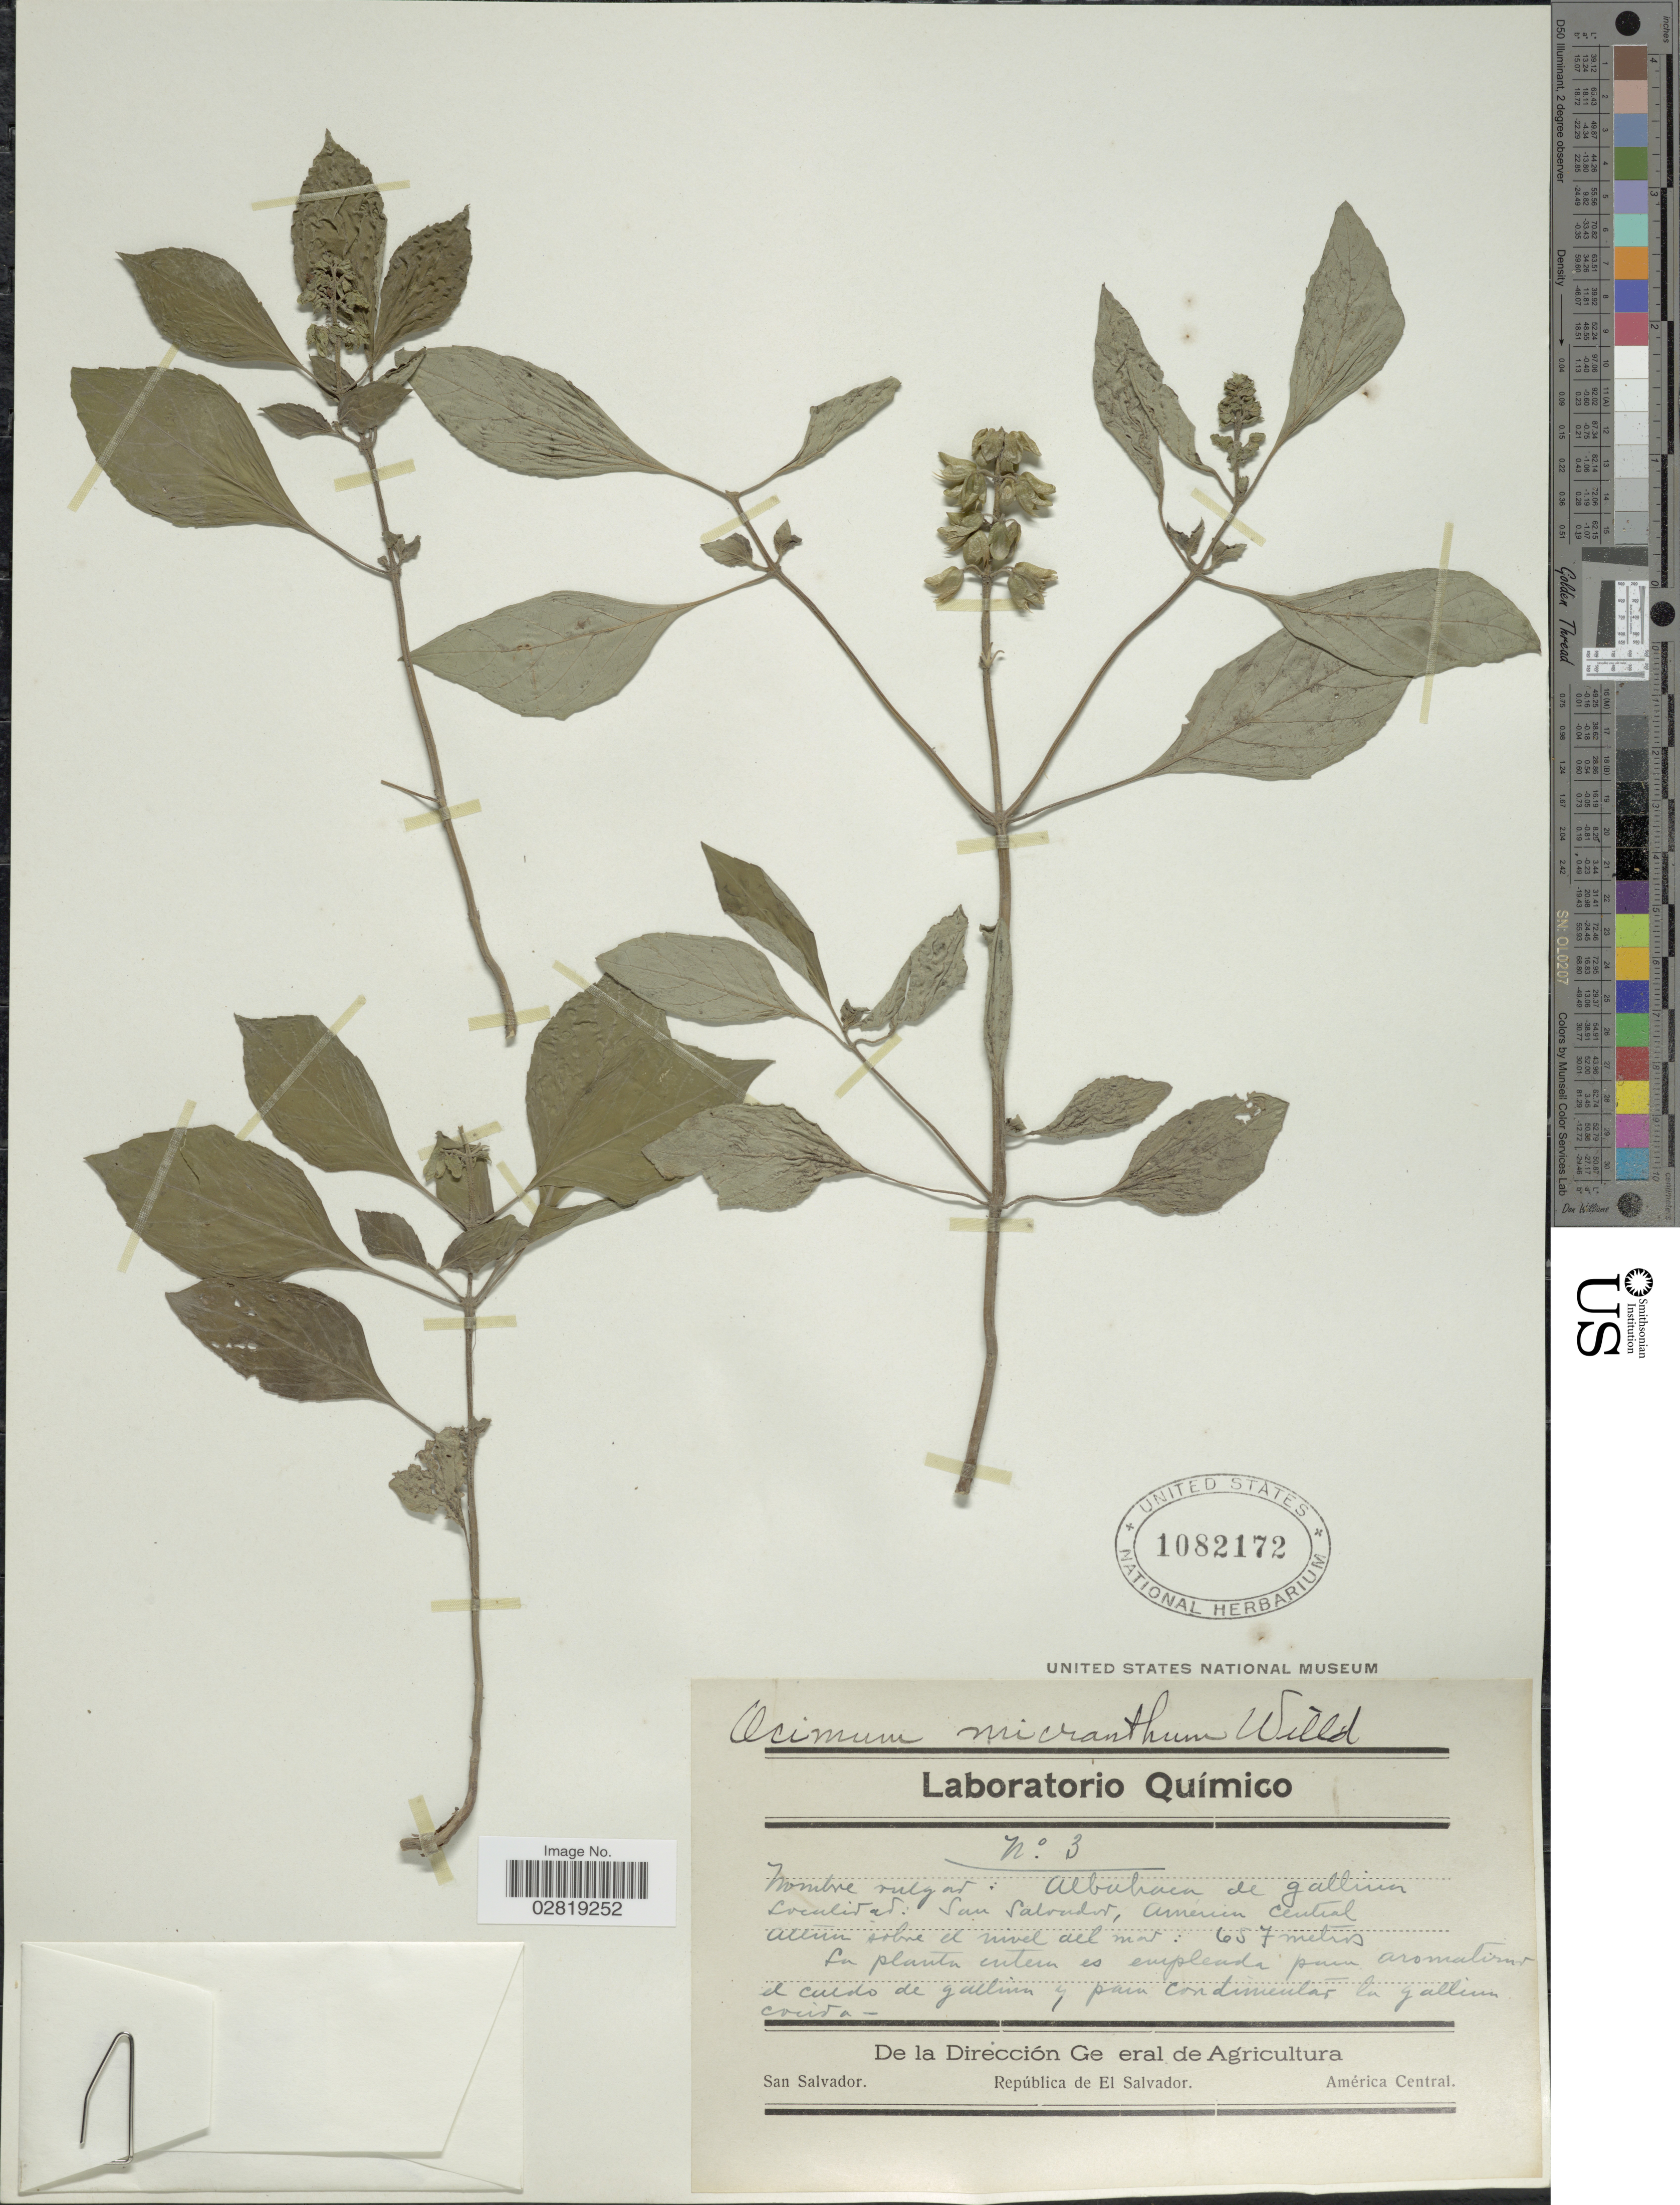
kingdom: Plantae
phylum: Tracheophyta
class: Magnoliopsida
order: Lamiales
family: Lamiaceae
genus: Ocimum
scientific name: Ocimum campechianum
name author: Mill.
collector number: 3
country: El Salvador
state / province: San Salvador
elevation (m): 657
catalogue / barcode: US 1082172